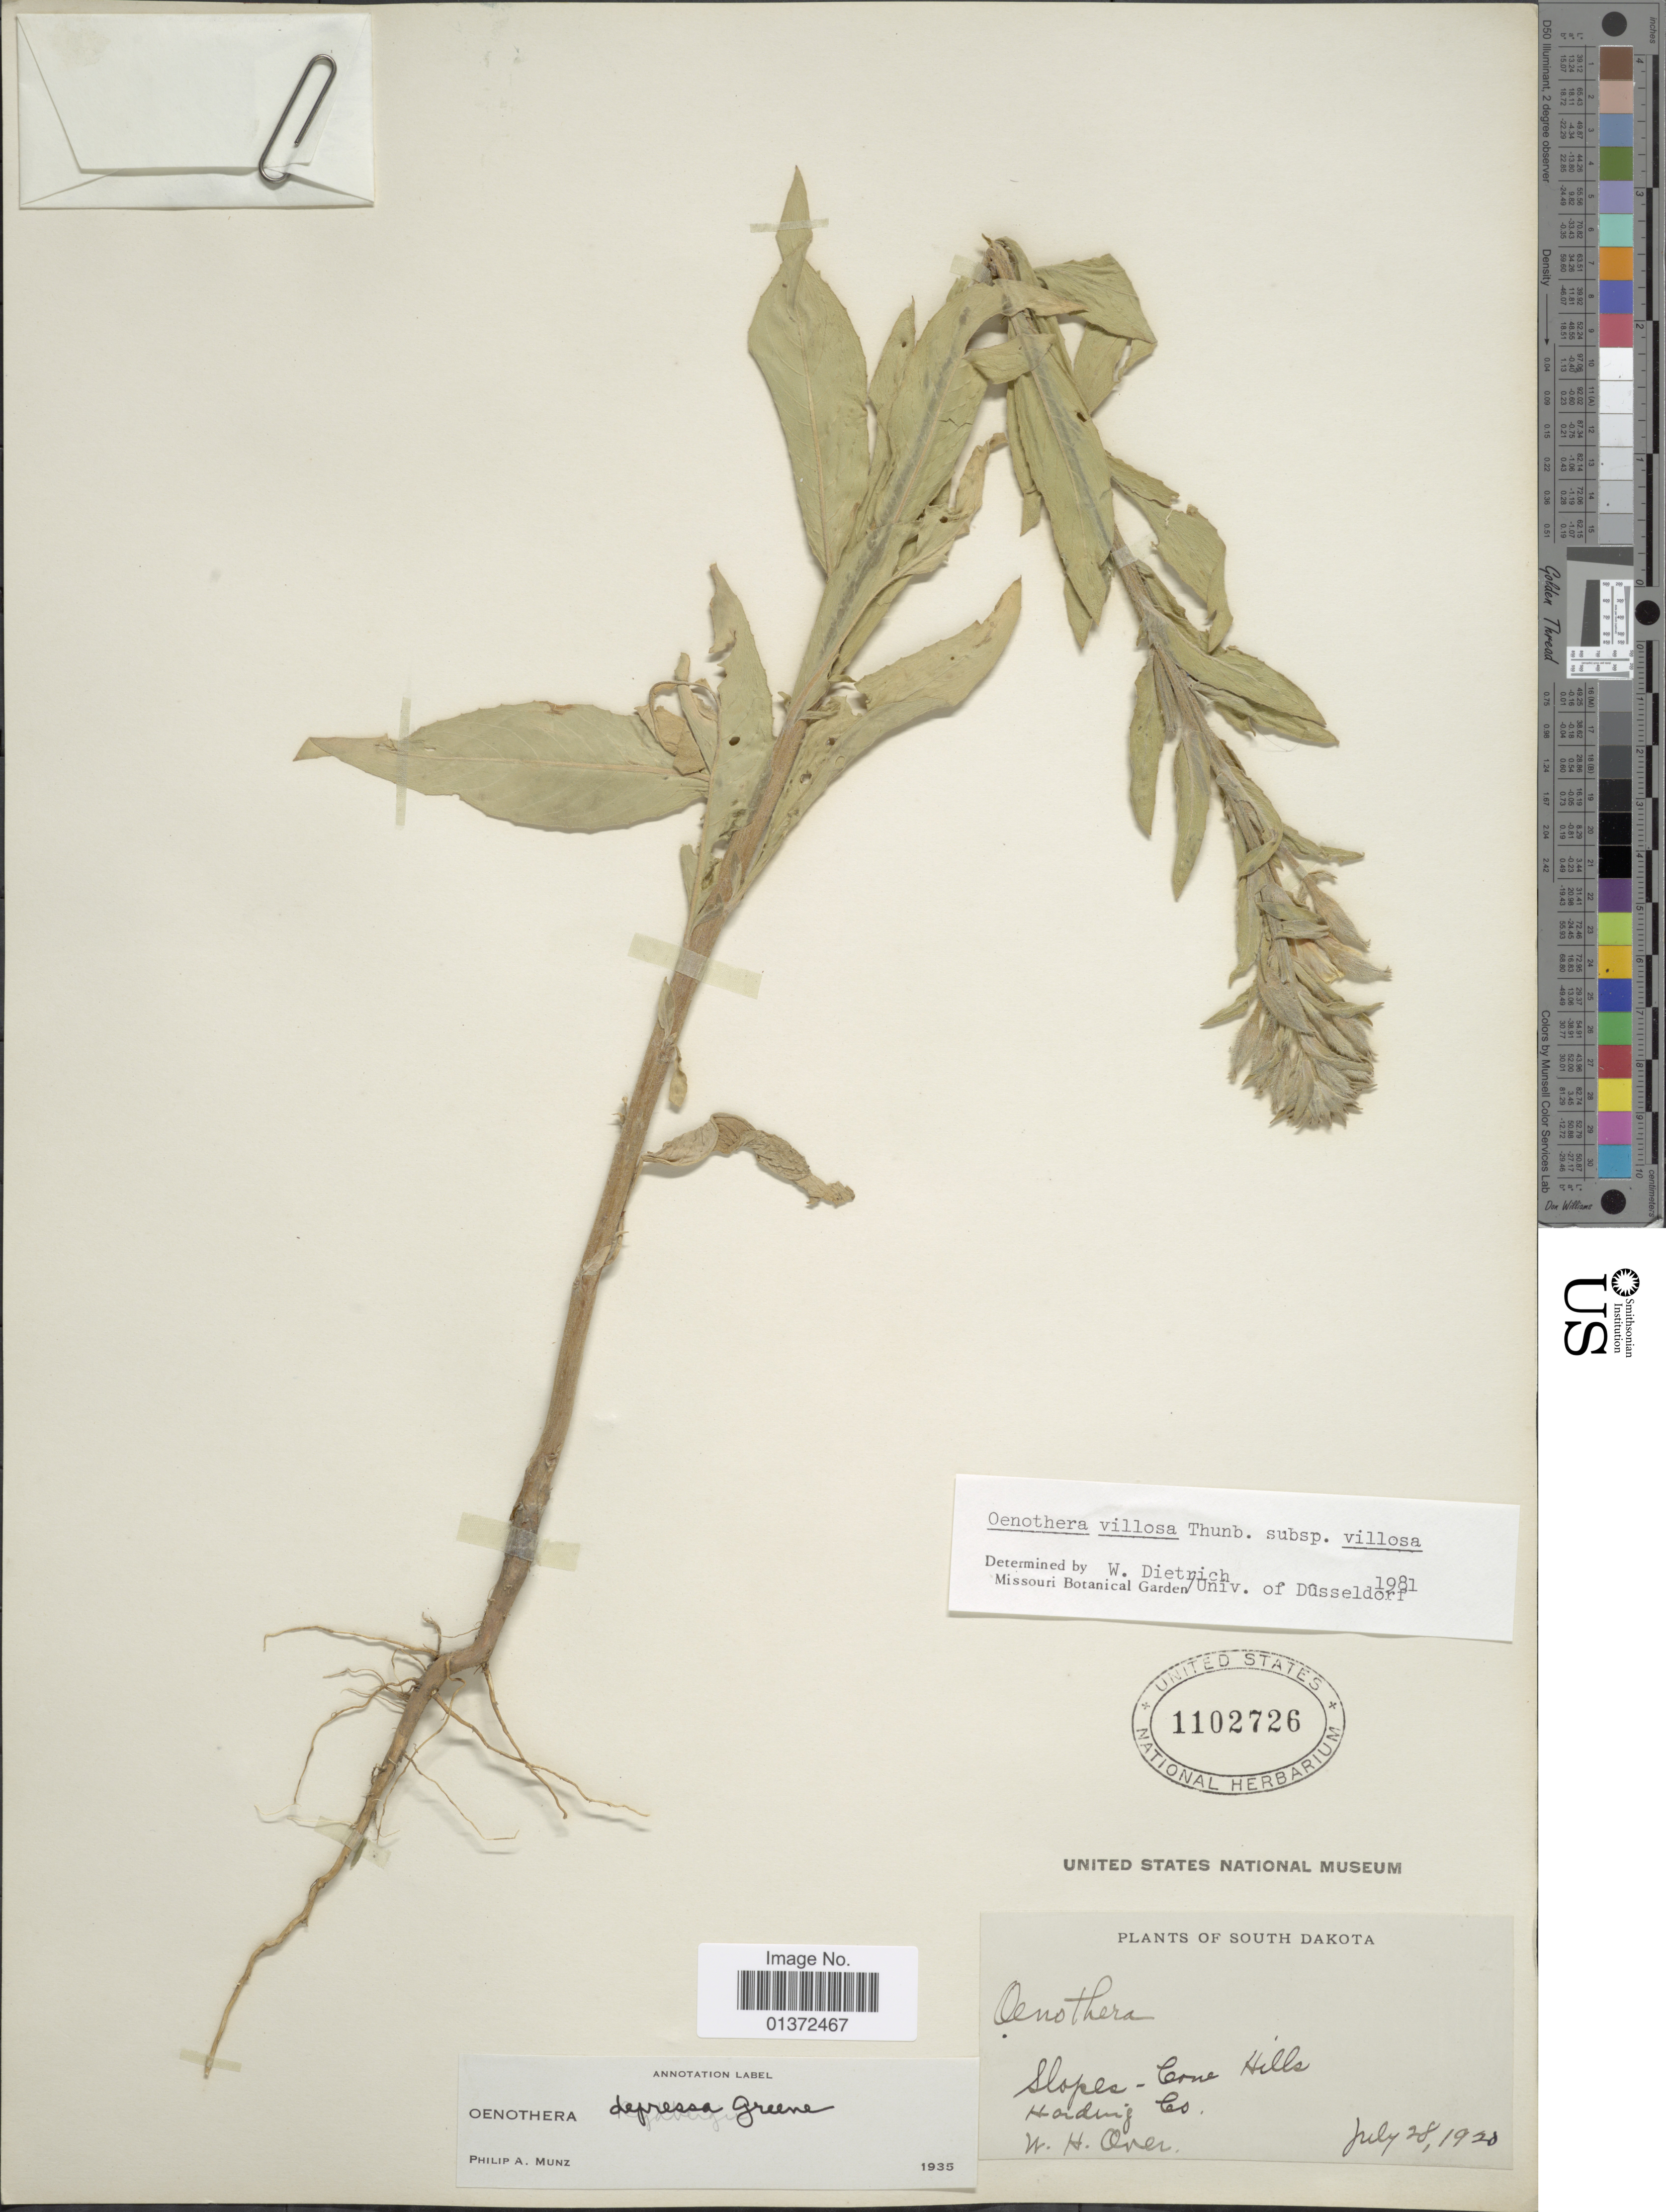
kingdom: Plantae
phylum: Tracheophyta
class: Magnoliopsida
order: Myrtales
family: Onagraceae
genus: Oenothera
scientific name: Oenothera villosa subsp. villosa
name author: Thunb.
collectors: W. Over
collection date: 1928-07-28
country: United States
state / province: South Dakota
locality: Slopes-Cone Hills, Harding Co.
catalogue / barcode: US 1102726